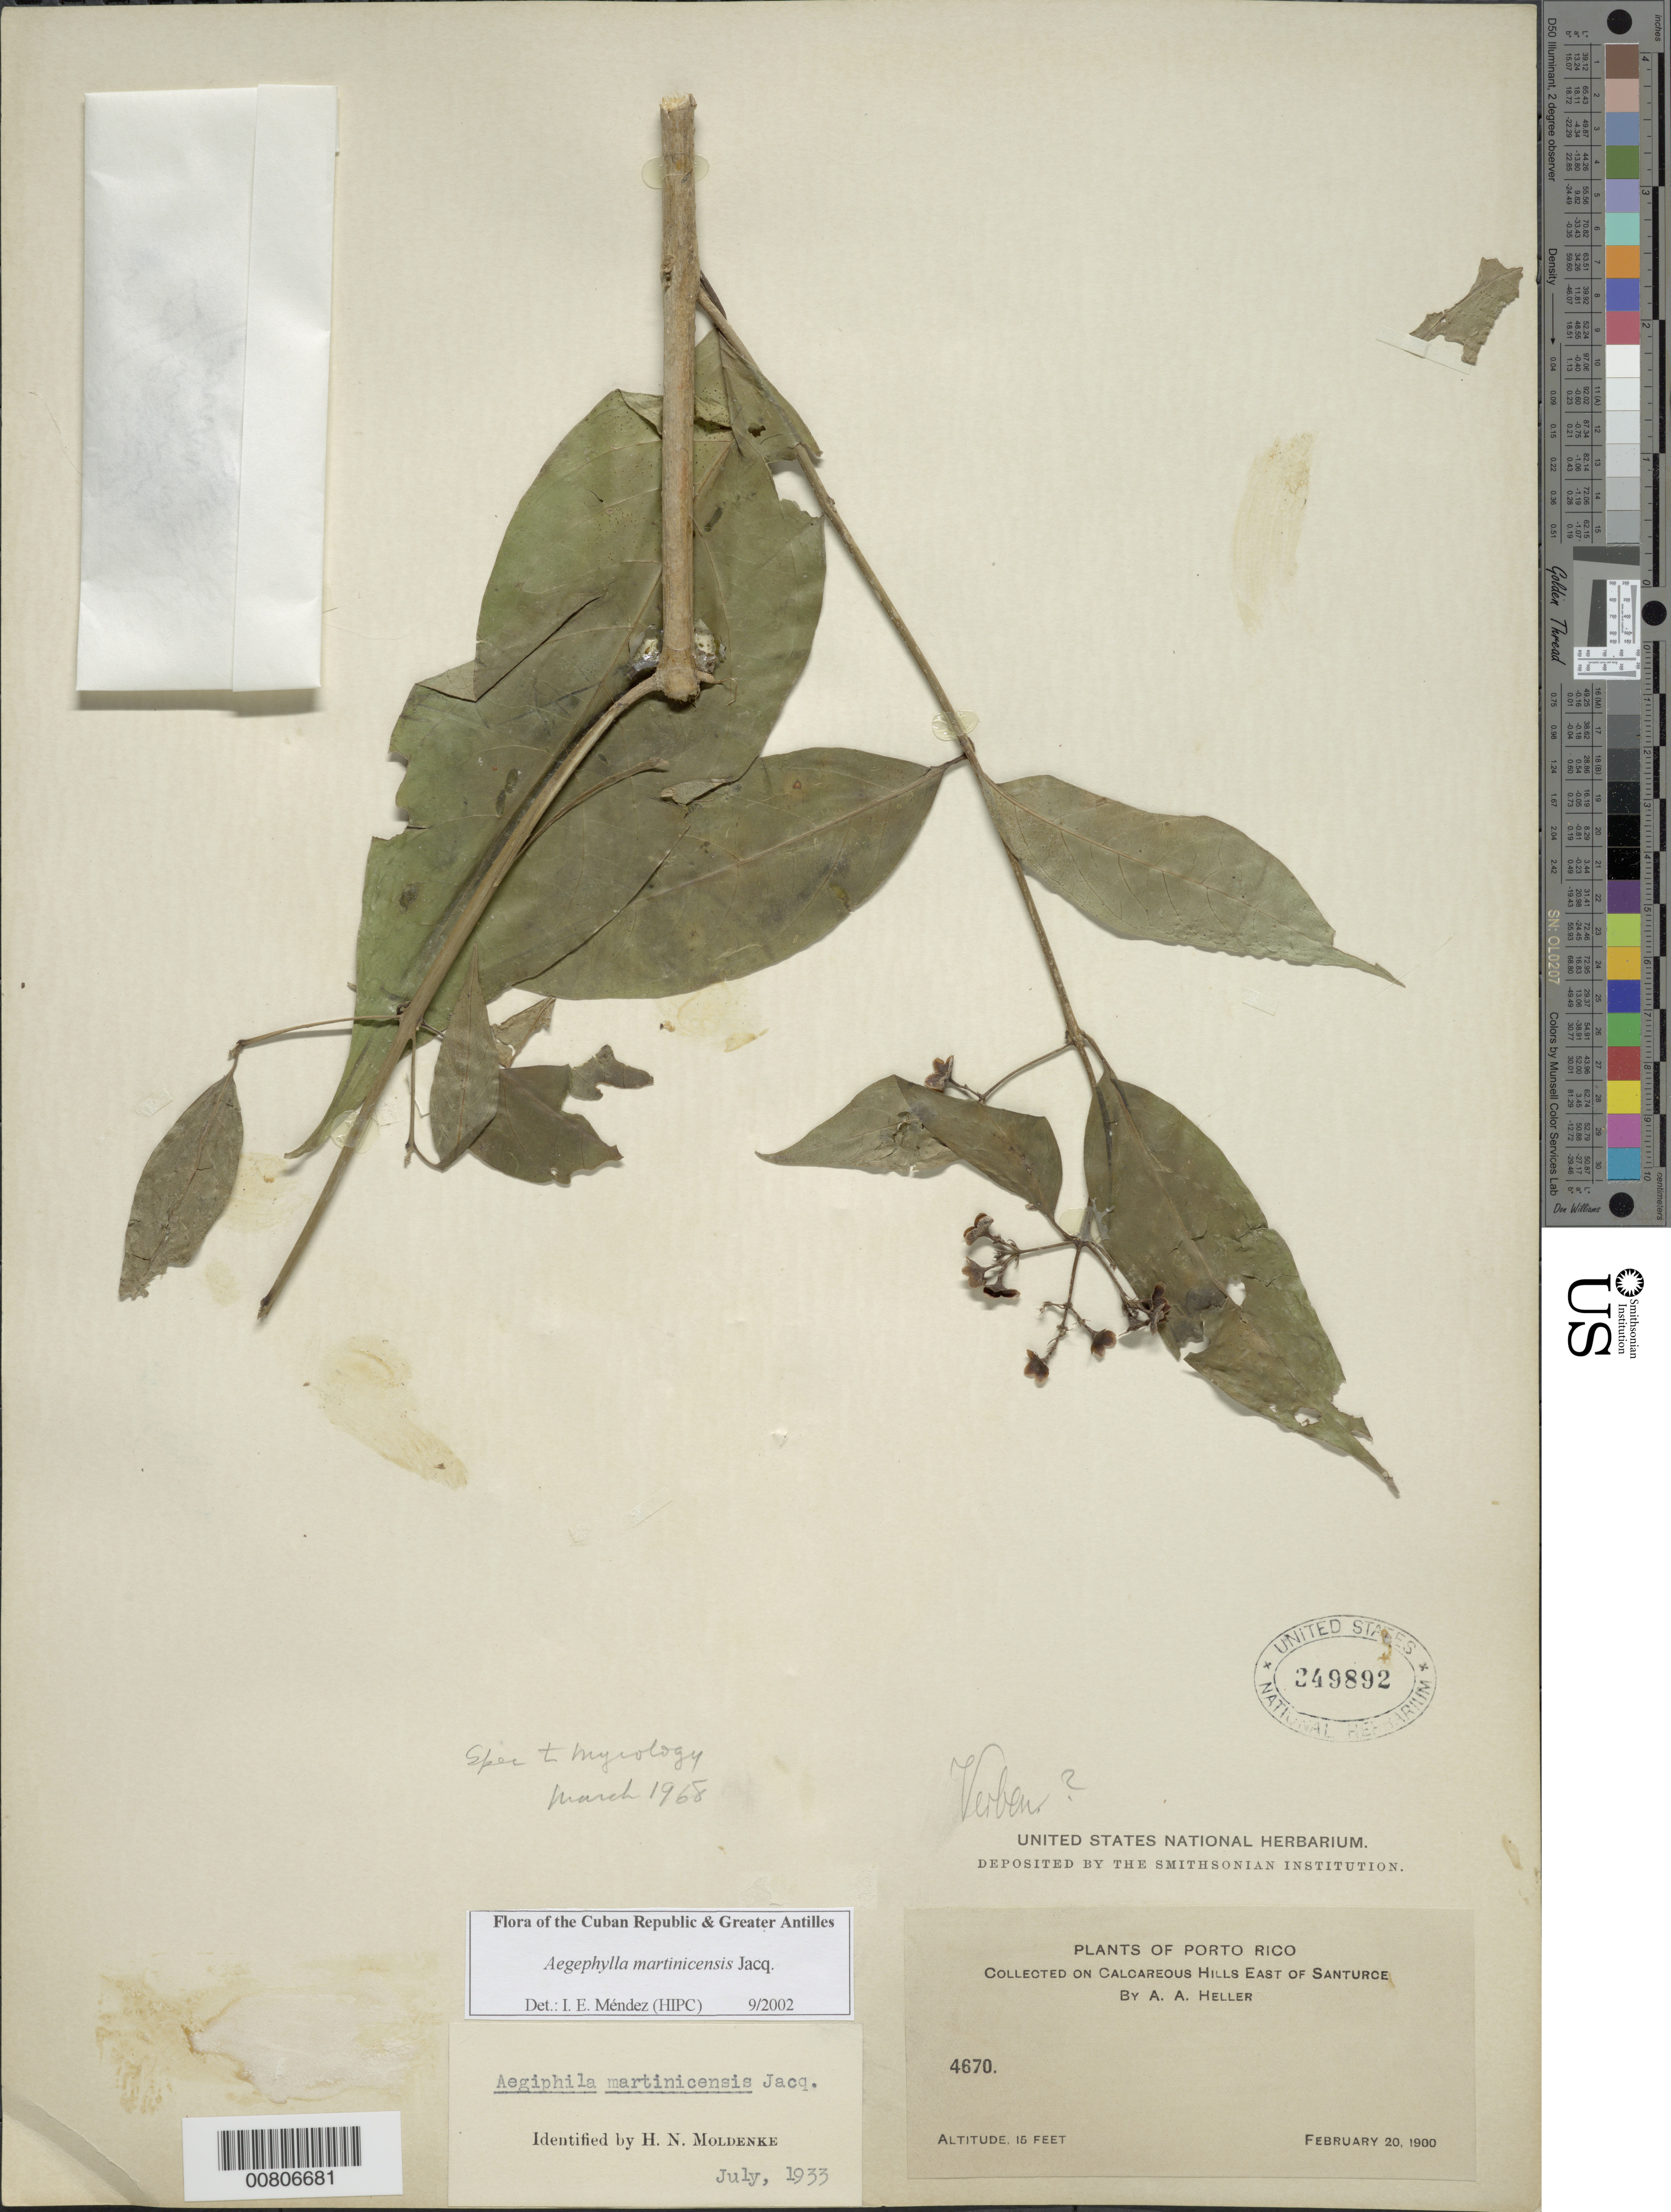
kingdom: Plantae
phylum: Tracheophyta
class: Magnoliopsida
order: Lamiales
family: Lamiaceae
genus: Aegiphila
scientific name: Aegiphila martinicensis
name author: Jacq.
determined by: Méndez, Isidro E., (HIPC)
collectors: A. A. Heller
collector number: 4670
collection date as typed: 20 Feb 1900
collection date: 1900-02-20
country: Puerto Rico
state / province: San Juan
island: Puerto Rico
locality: Santurce, E of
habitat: Calcareous hills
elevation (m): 5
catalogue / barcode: US 349892